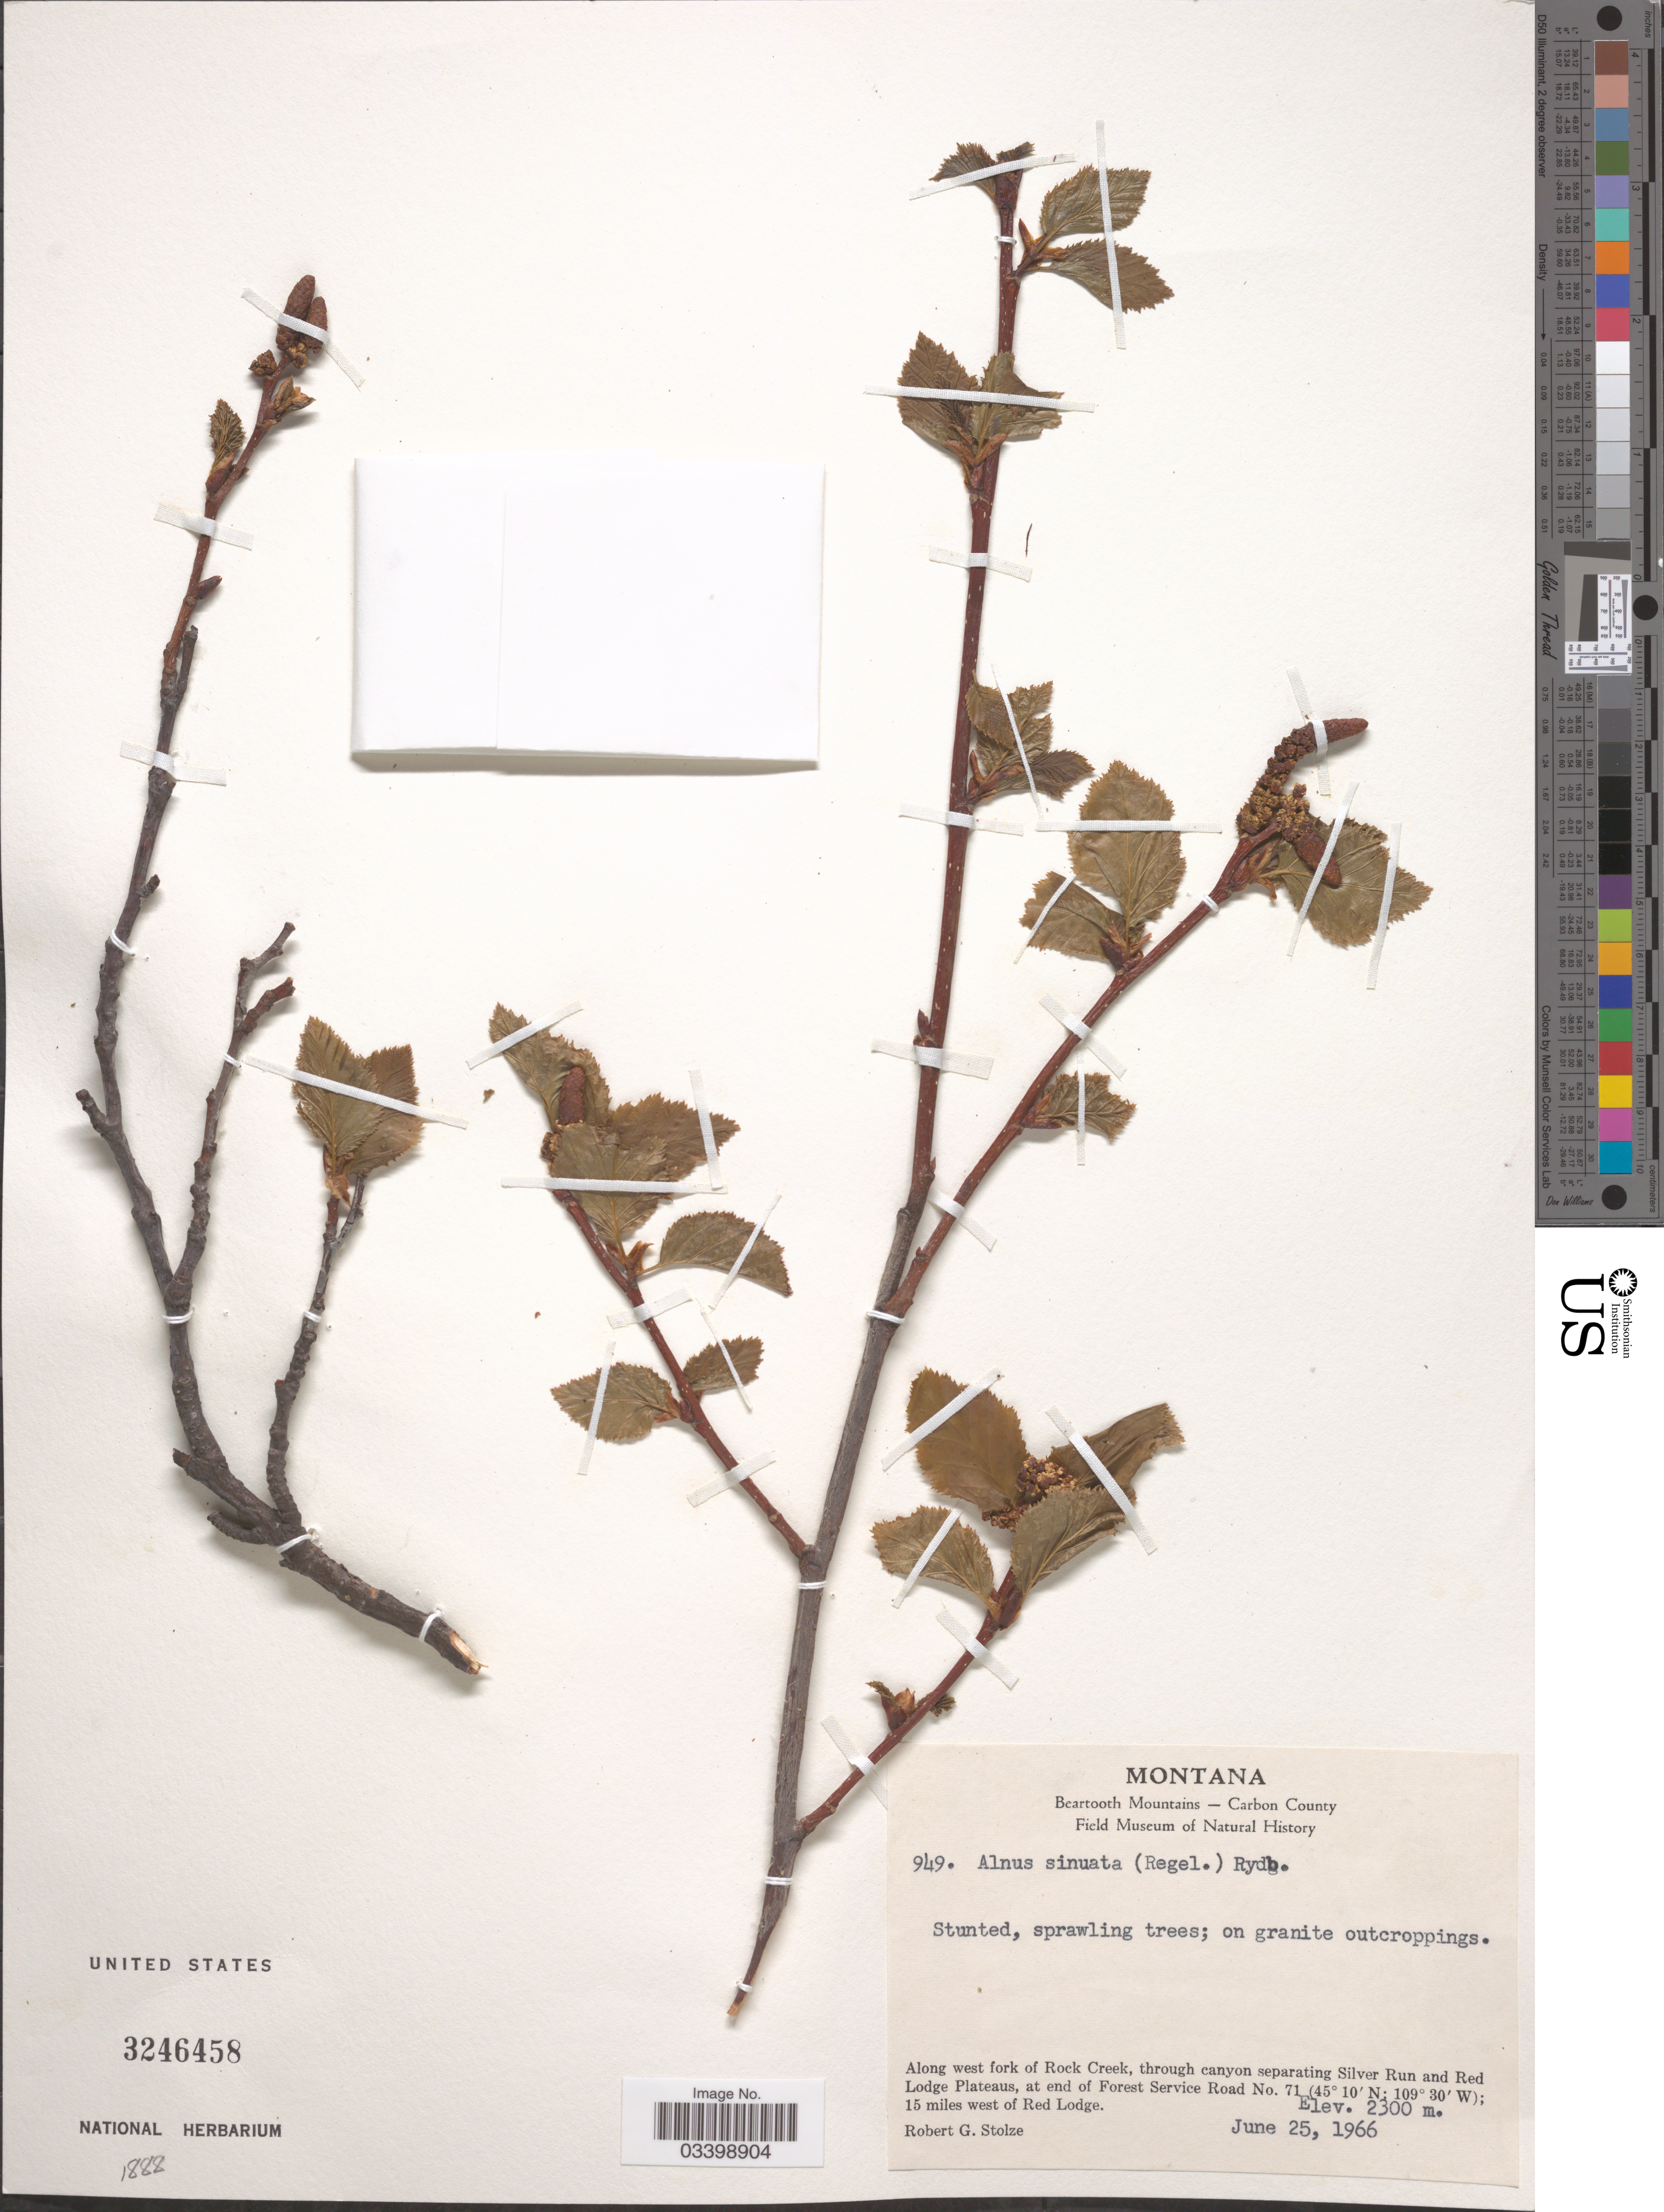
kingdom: Plantae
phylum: Tracheophyta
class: Magnoliopsida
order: Fagales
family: Betulaceae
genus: Alnus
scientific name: Alnus viridis subsp. sinuata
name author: Regel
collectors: R. G. Stolze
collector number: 949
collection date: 1966-06-25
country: United States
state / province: Montana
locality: Beartooth Mountains - Carbon County. Along west fork of Rock Creek, through canyon separating Silver Run and Red Lodge Plateaus, at end of Forest Service Road No. 71; 15 miles west of Red Lodge.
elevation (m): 2300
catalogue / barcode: US 3246458